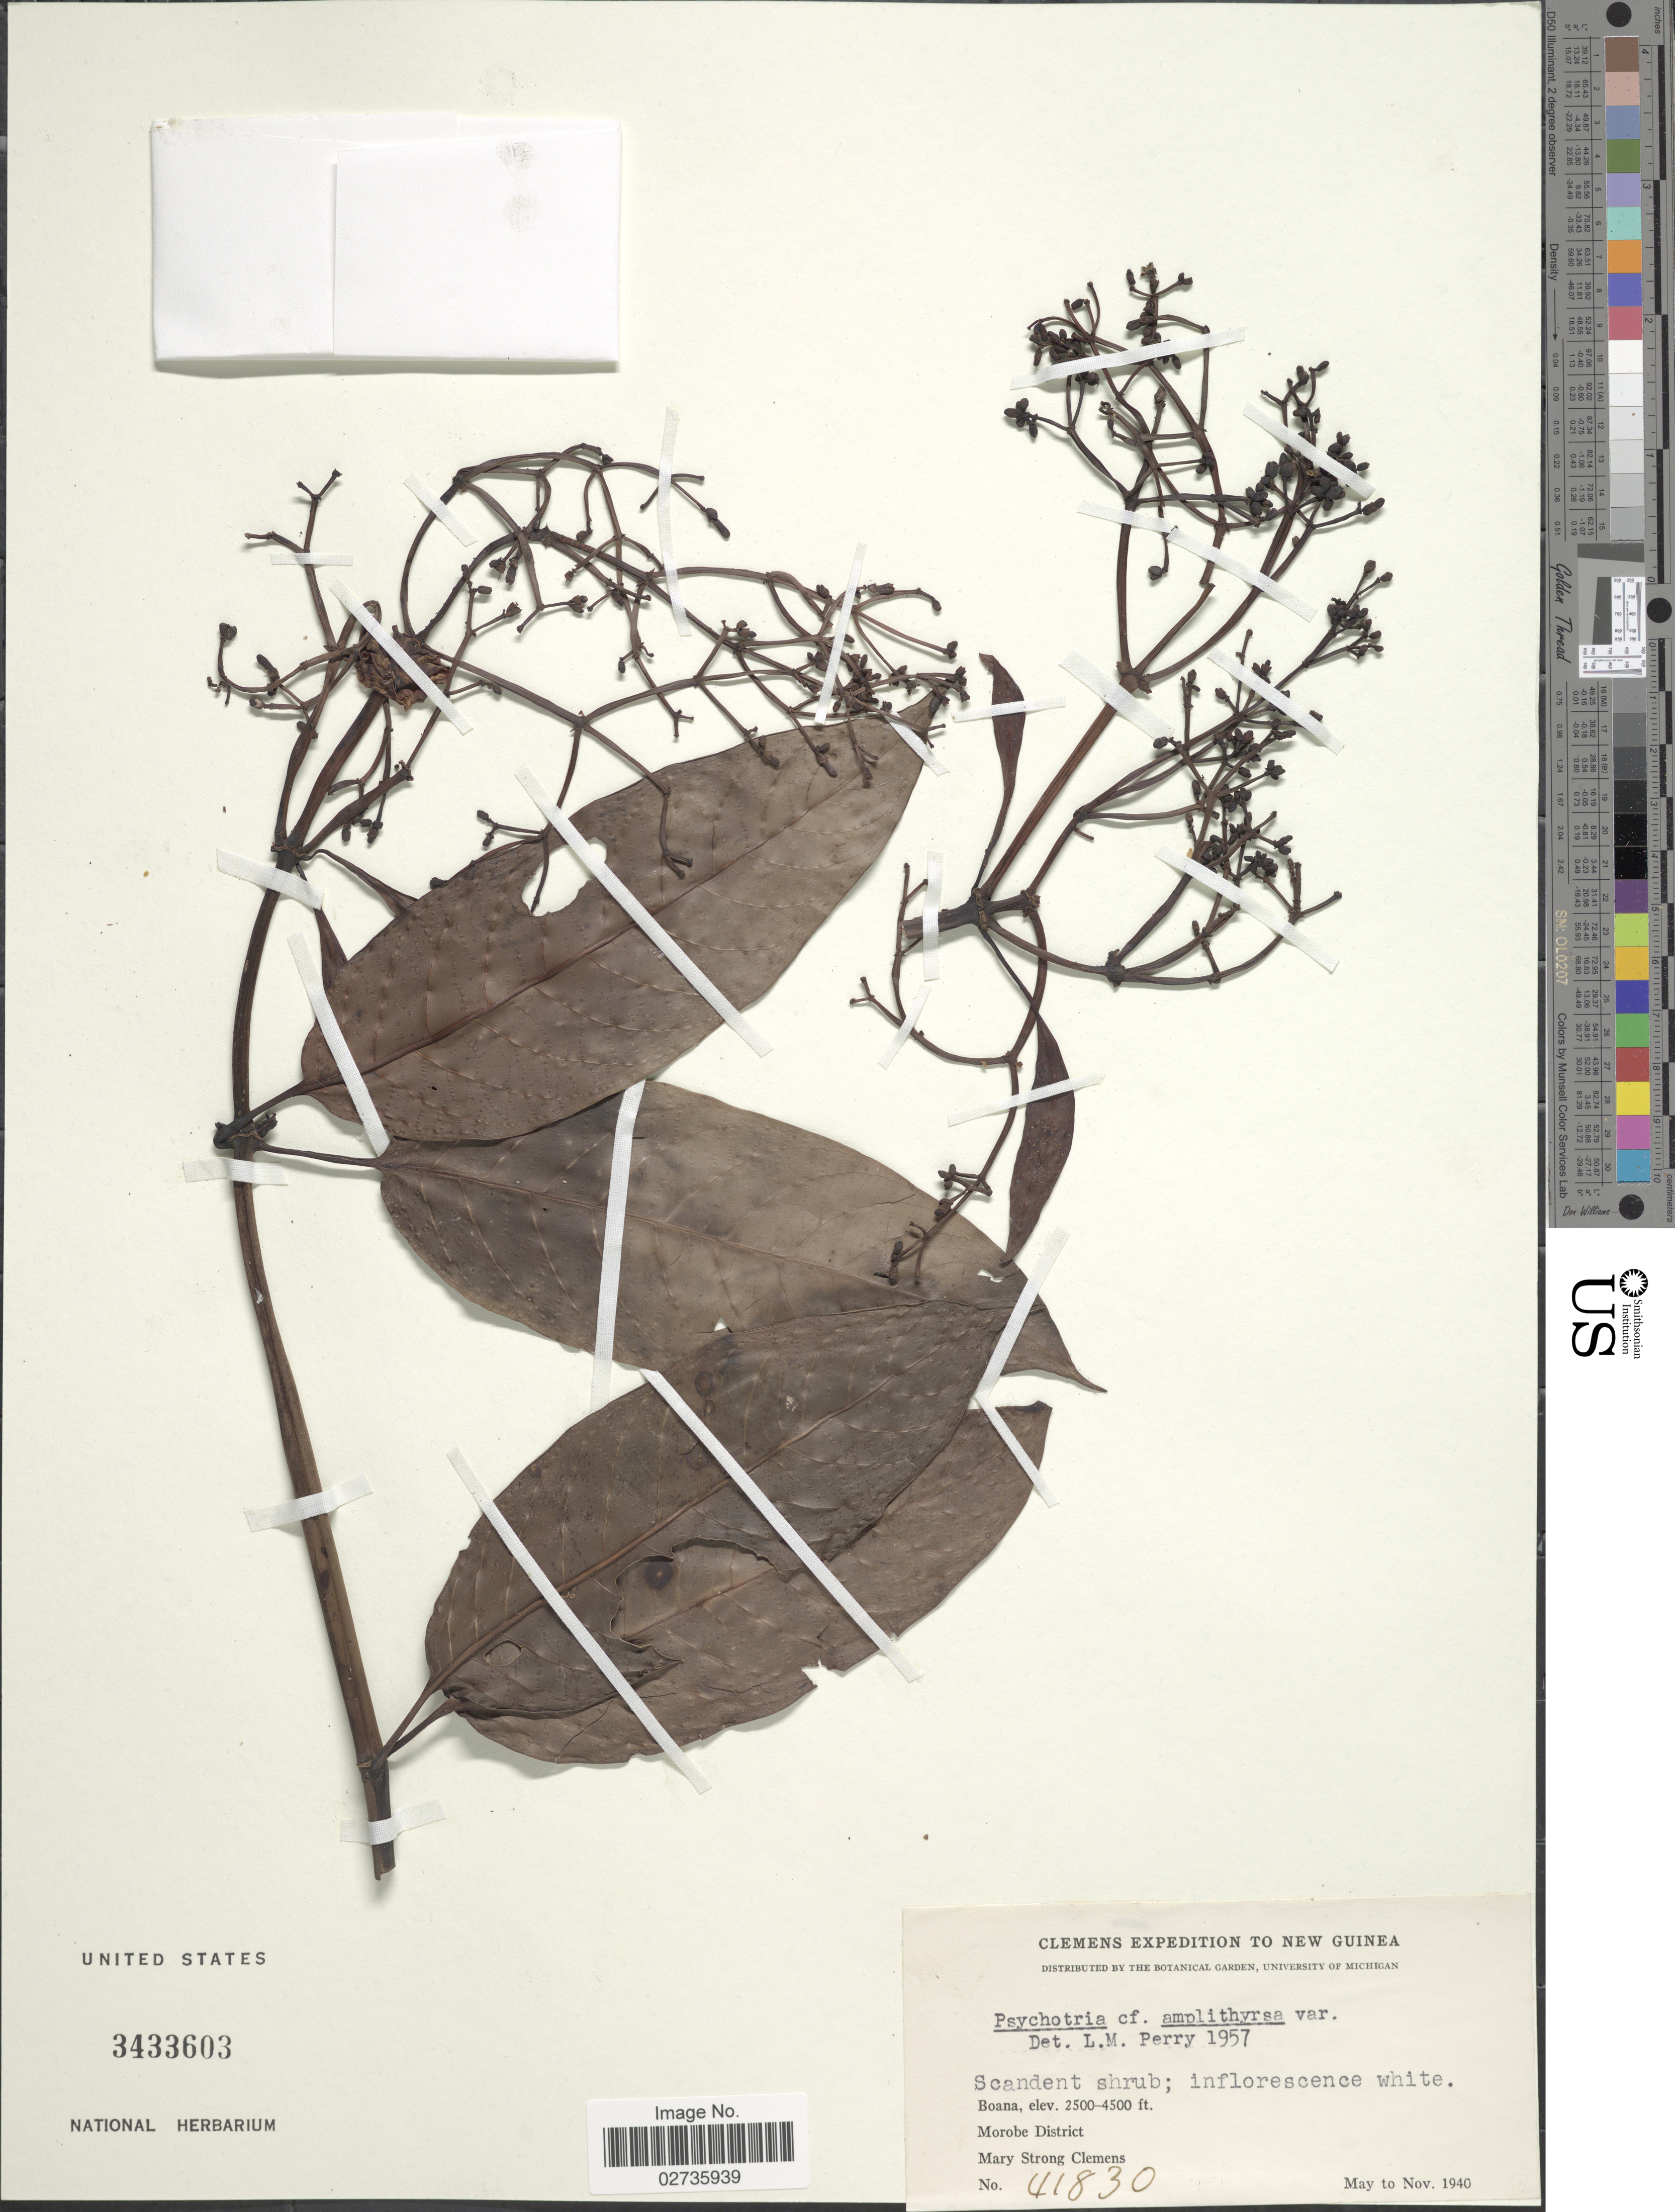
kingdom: Plantae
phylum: Tracheophyta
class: Magnoliopsida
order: Gentianales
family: Rubiaceae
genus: Psychotria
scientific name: Psychotria amplithyrsa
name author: Valeton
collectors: M. S. Clemens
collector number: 41830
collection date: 1940-05/1940-11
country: Papua New Guinea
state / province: Morobe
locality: New Guinea, Boana, Morobe District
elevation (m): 762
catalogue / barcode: US 3433603